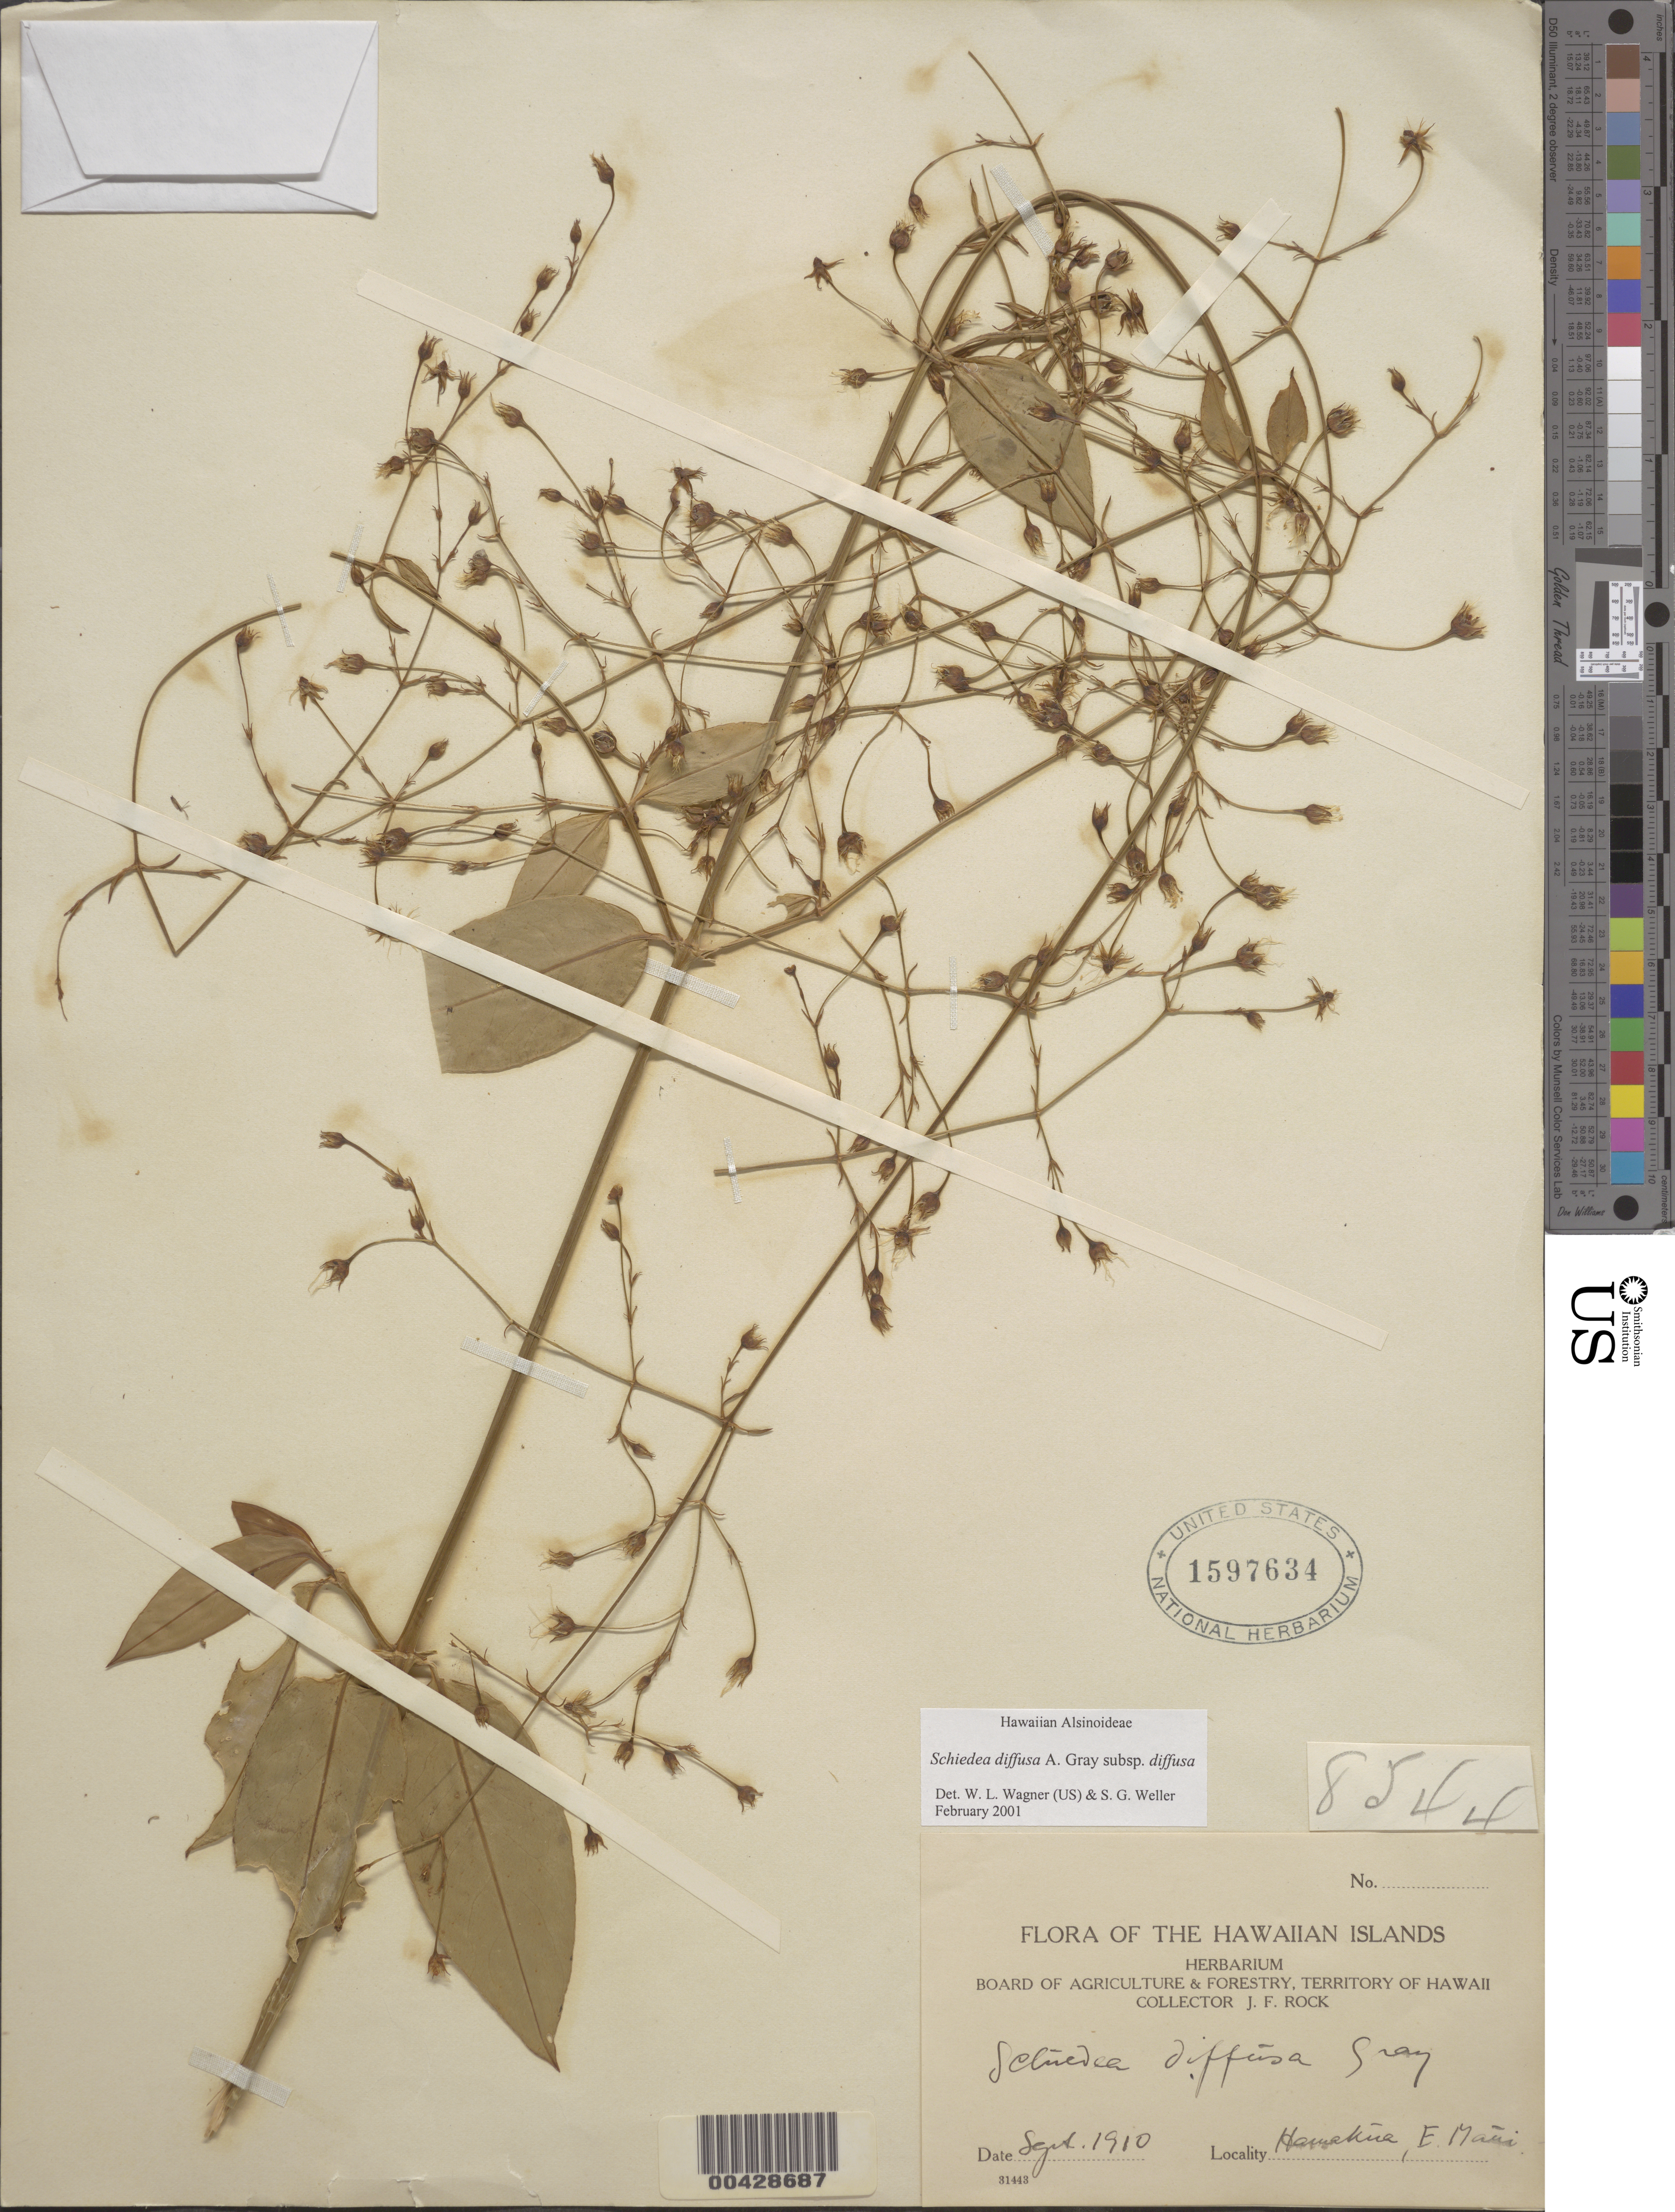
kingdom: Plantae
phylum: Tracheophyta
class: Magnoliopsida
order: Caryophyllales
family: Caryophyllaceae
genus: Schiedea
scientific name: Schiedea diffusa subsp. diffusa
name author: A. Gray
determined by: Wagner, W. L.; Weller, Stephen G.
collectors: J. F. Rock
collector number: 8544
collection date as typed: Sep 1910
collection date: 1910-09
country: United States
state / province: Hawaii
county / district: Maui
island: Maui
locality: Hauekua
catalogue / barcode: US 1597634